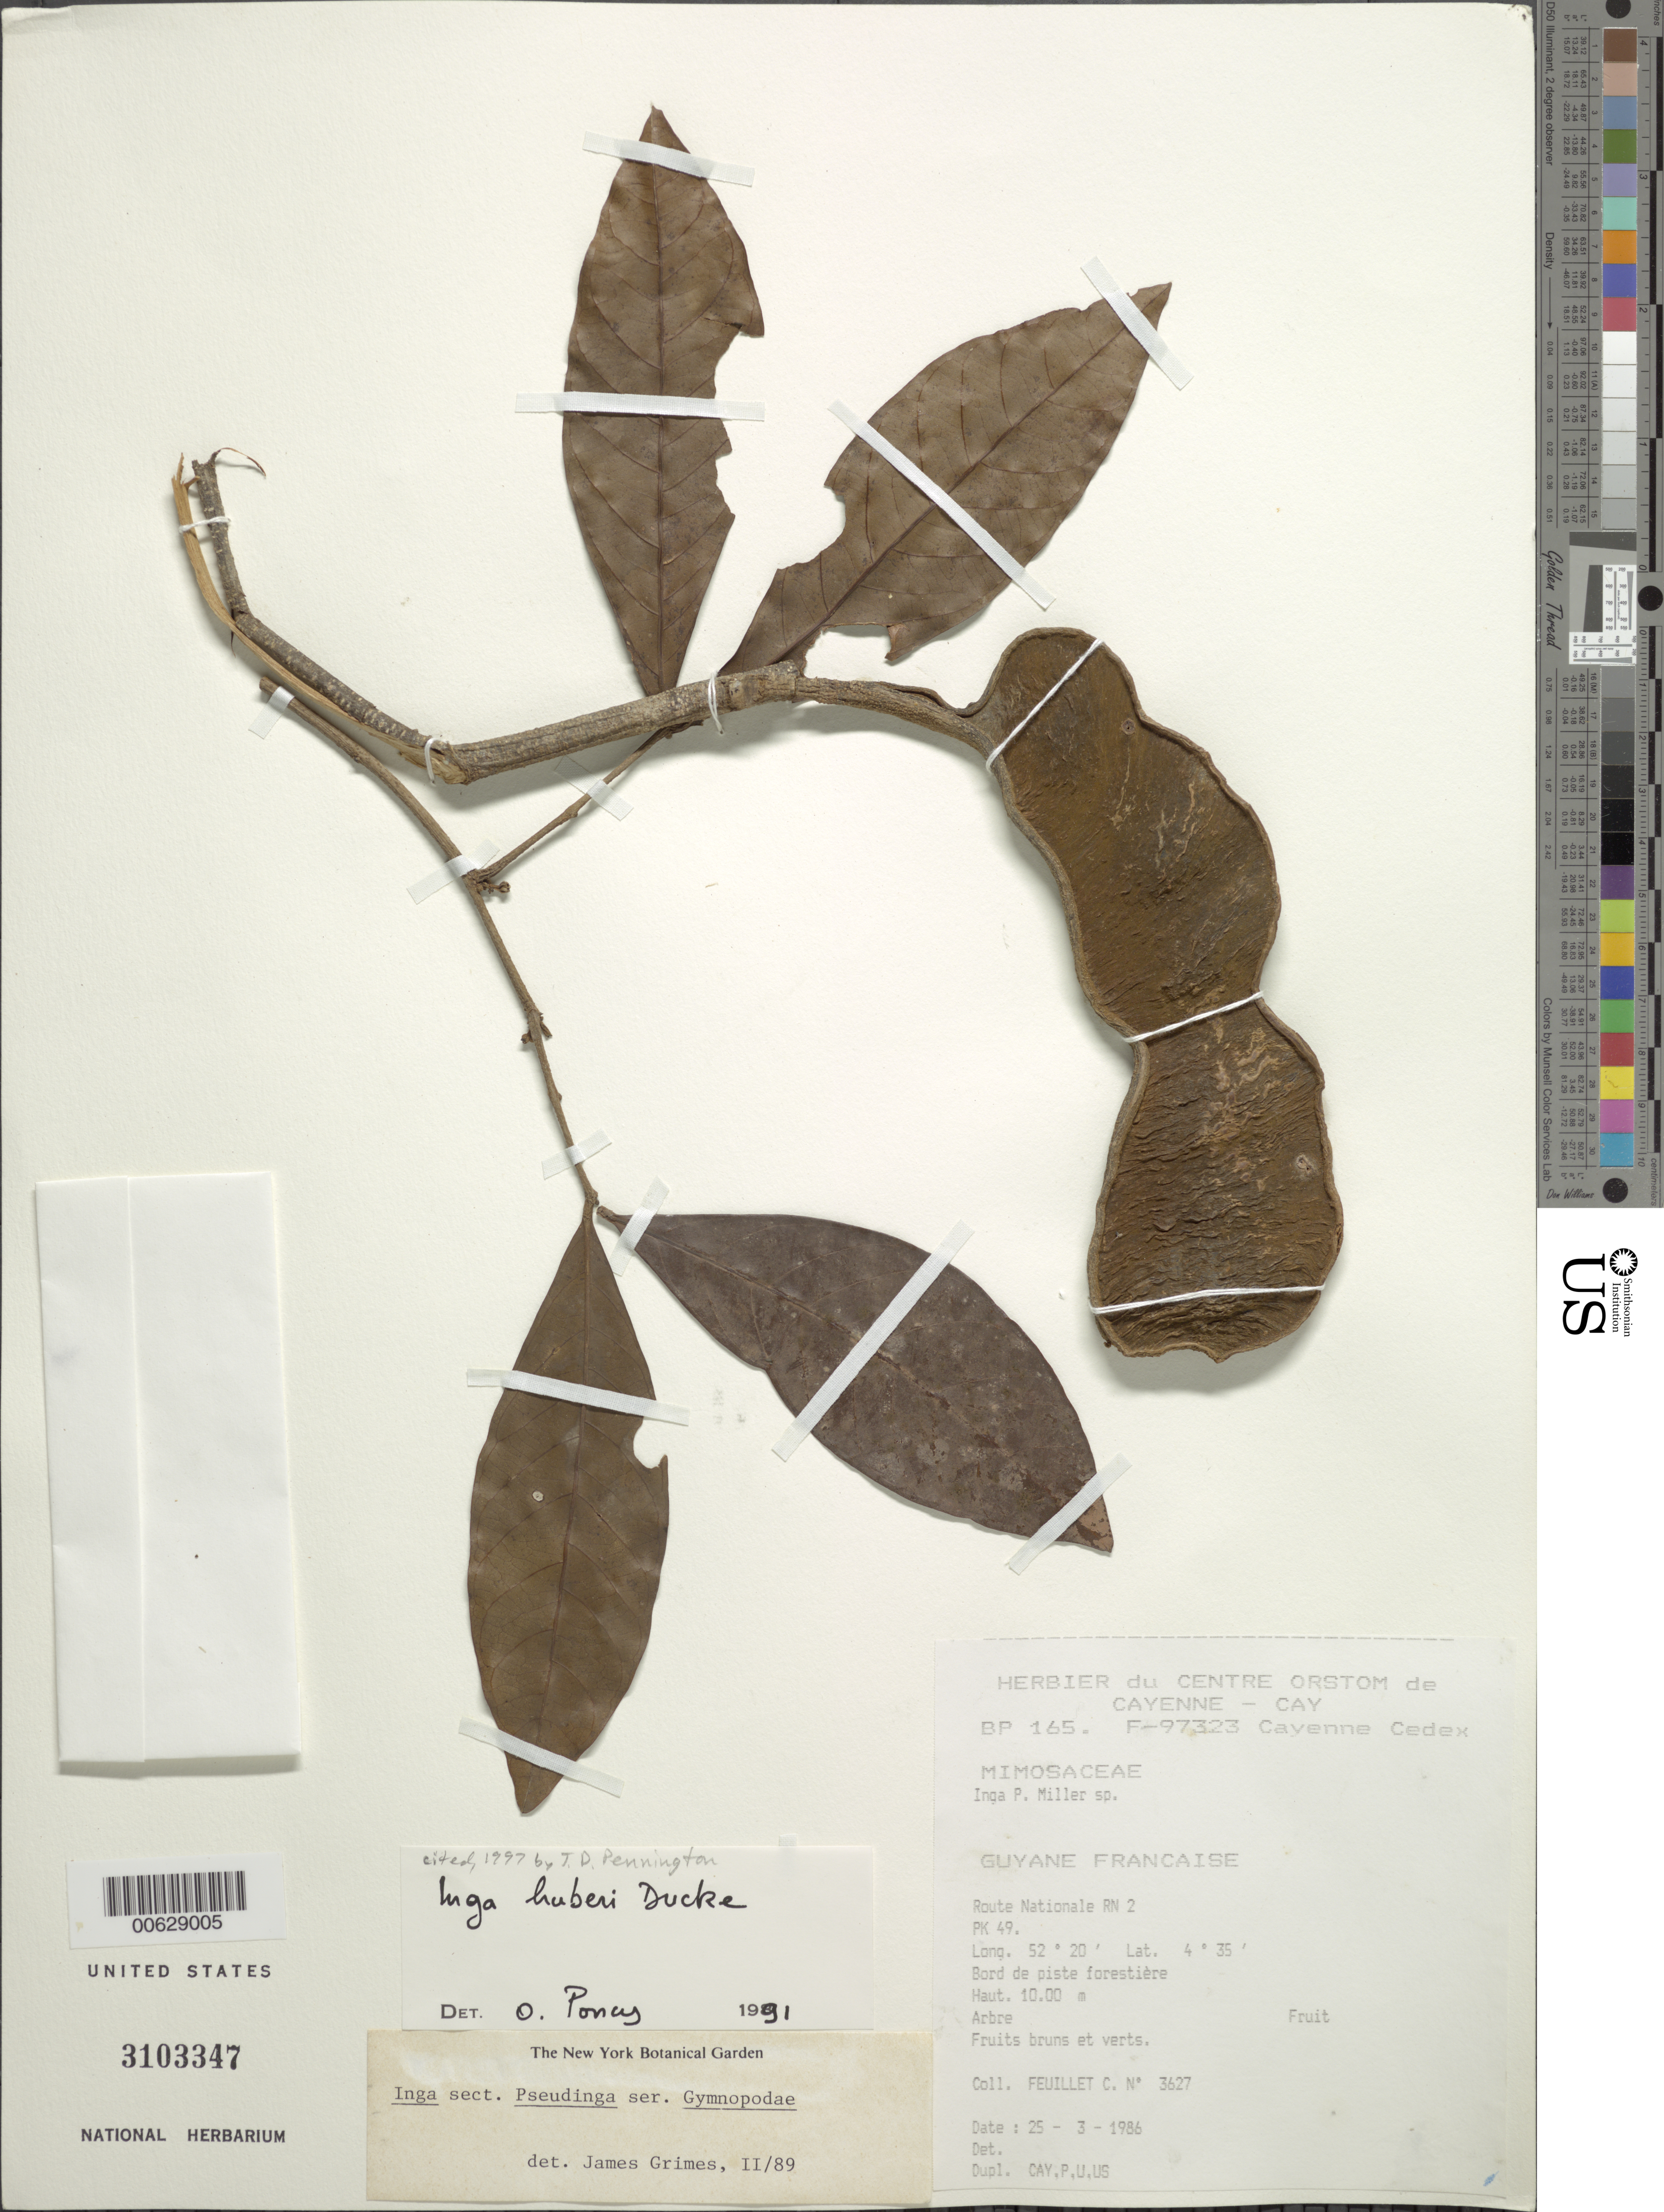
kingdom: Plantae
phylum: Tracheophyta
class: Magnoliopsida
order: Fabales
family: Fabaceae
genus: Inga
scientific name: Inga huberi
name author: Ducke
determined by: Poncy, O.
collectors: C. Feuillet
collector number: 3627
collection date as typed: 25-Mar-86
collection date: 1986-03-25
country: French Guiana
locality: Route Nationale RN 2, PK 49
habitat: Bord de piste forestière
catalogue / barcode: US 3103347